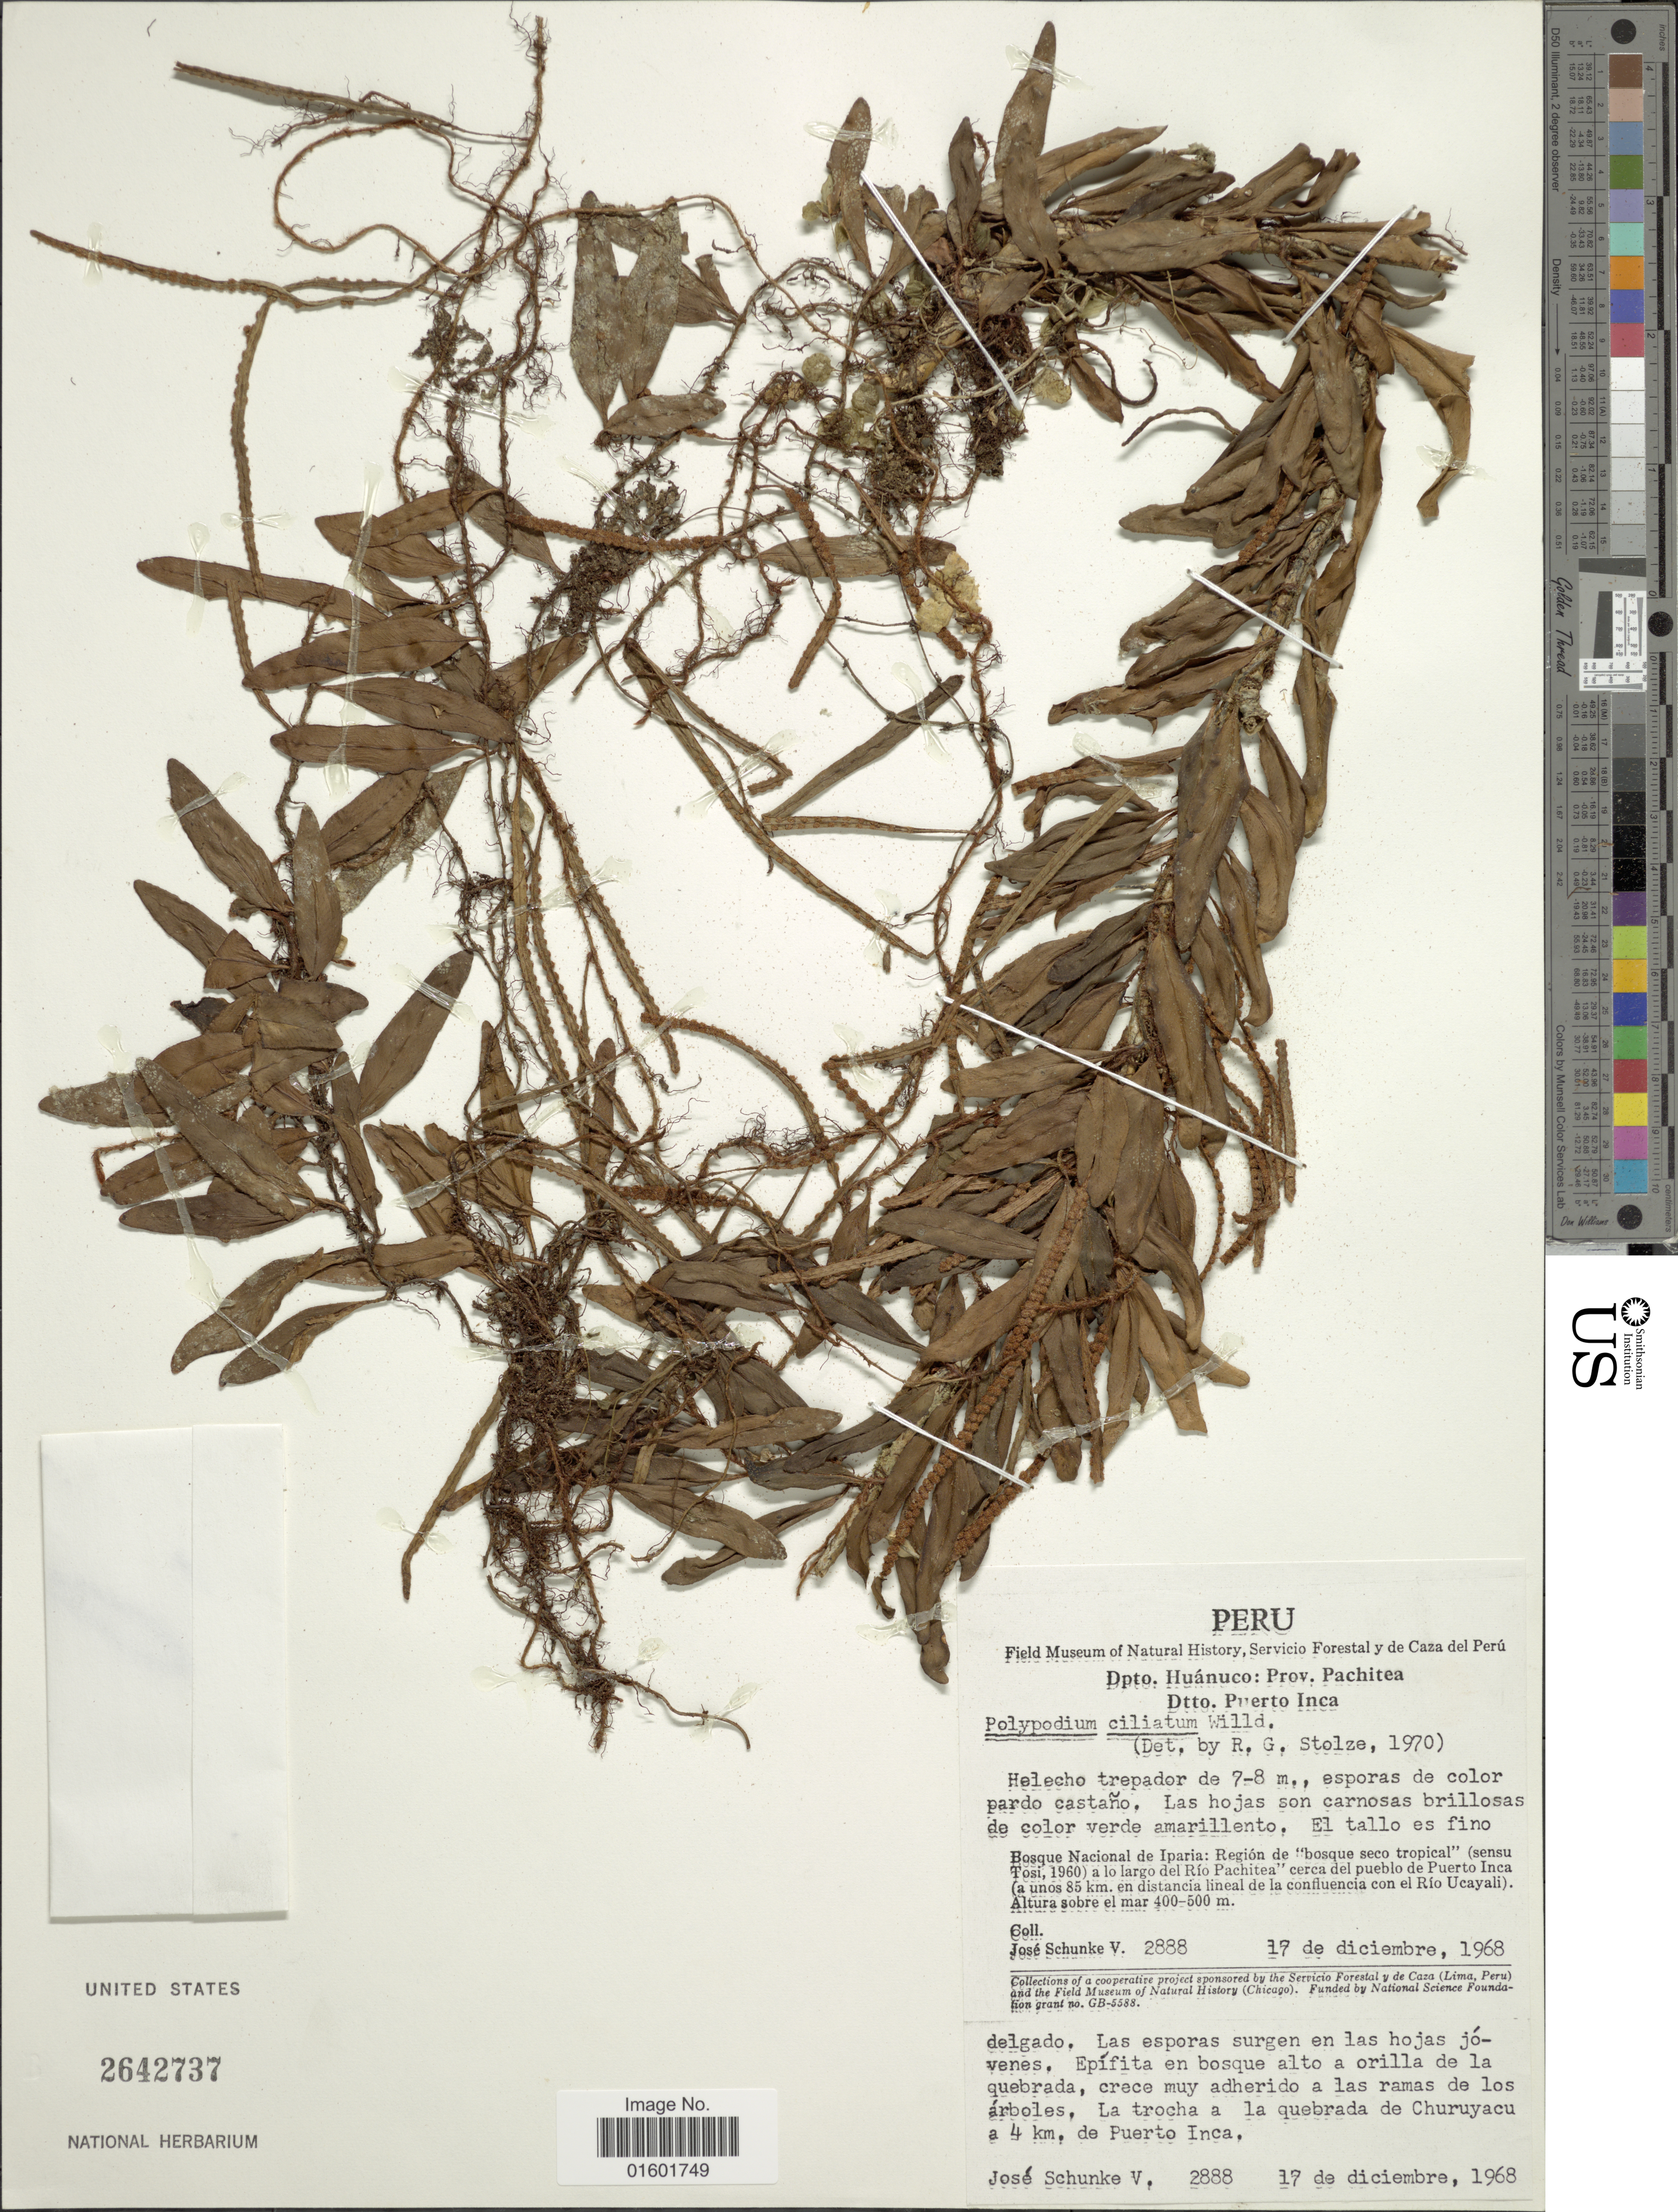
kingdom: Plantae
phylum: Tracheophyta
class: Polypodiopsida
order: Polypodiales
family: Polypodiaceae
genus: Microgramma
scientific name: Microgramma reptans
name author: (Cav.) A.R. Sm.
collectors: J. Schunke Vigo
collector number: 2888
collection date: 1968-12-17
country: Peru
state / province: Huánuco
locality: Prov. Pachitea, Dtto. Puerto Inca, Bosque Nacional de Iparia: Region de "bosque seco tropical" (sensu Tosi 1960) a lo largo del Rio Pachitea cerca del pueblo de Puerto Inca (a unos 84 km en distancia lineal de la confluencia con el Rio Ucayali) Epifita en bosque alto orilla de la quebrada, crece muy adherido a las ramas de los arboles, La trocha a la quebrada de Churuyacu a 4 km, de Puerto Inca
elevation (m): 400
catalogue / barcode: US 2642737